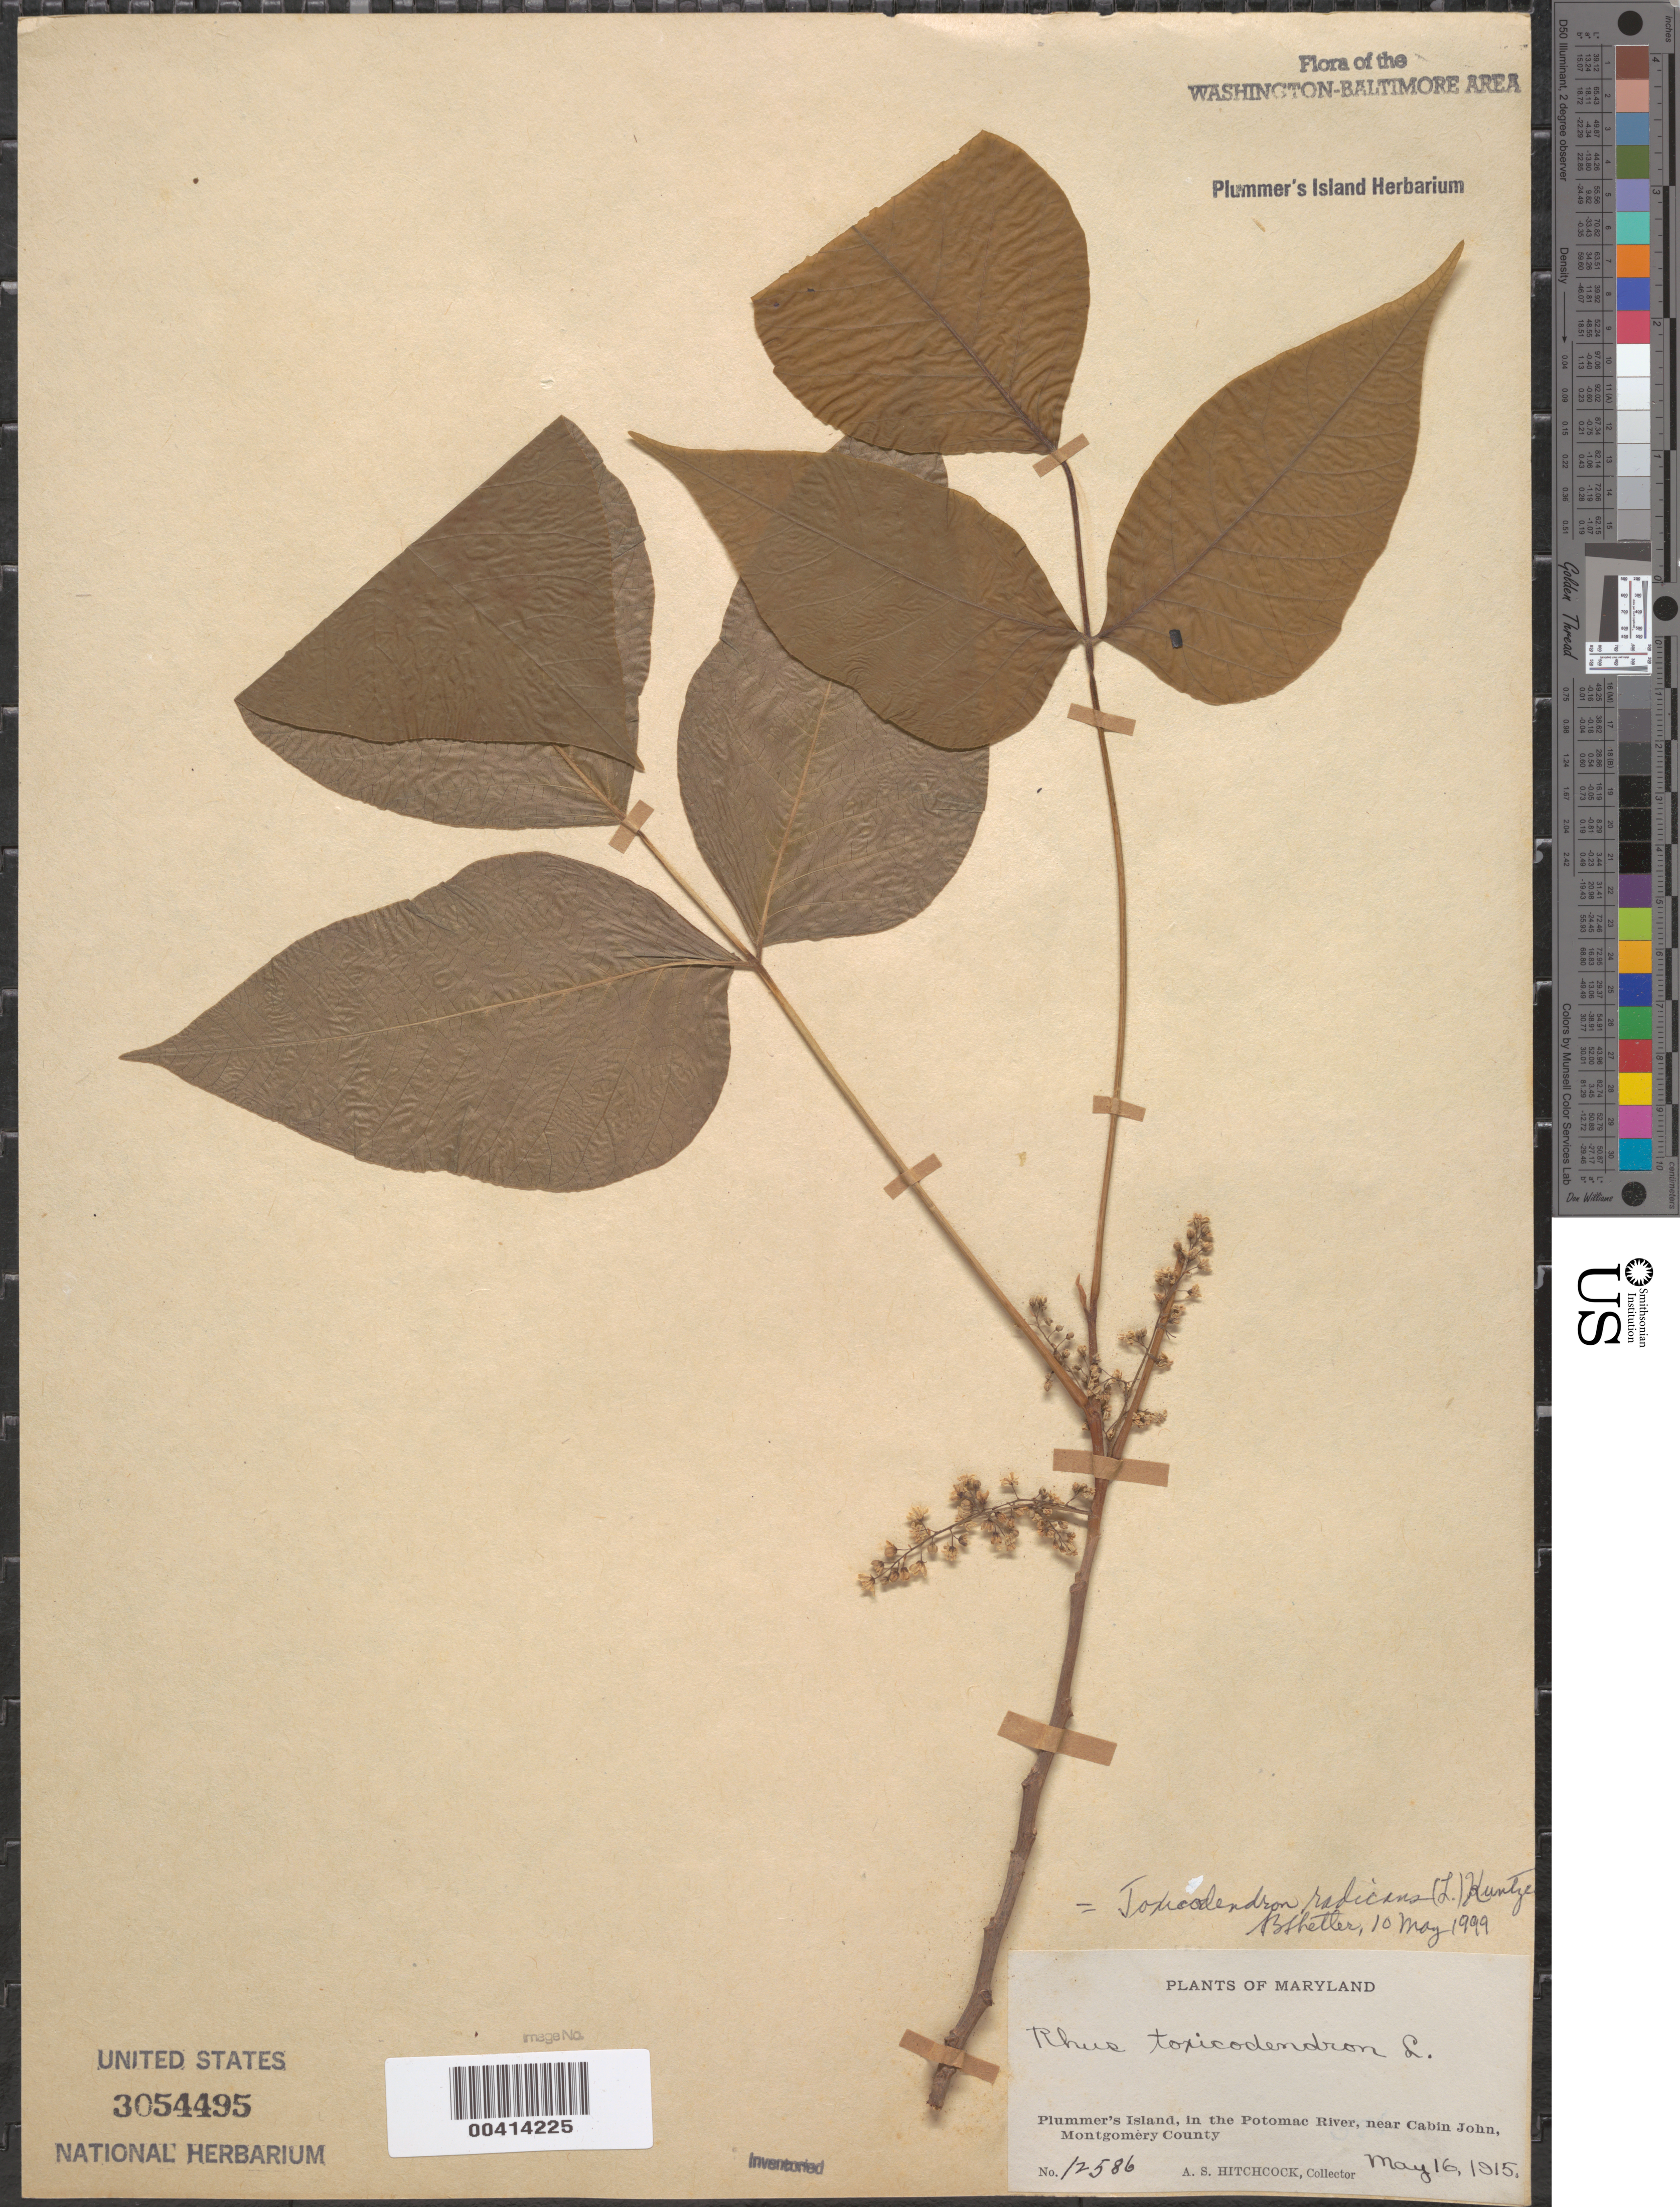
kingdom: Plantae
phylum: Tracheophyta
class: Magnoliopsida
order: Sapindales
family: Anacardiaceae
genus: Toxicodendron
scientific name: Toxicodendron radicans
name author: (L.) Kuntze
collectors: A. S. Hitchcock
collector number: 12586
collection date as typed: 16 May 1915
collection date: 1915-05-16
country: United States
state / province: Maryland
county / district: Montgomery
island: Plummers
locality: Plummer's Island C. & O. Canal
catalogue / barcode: US 3054495